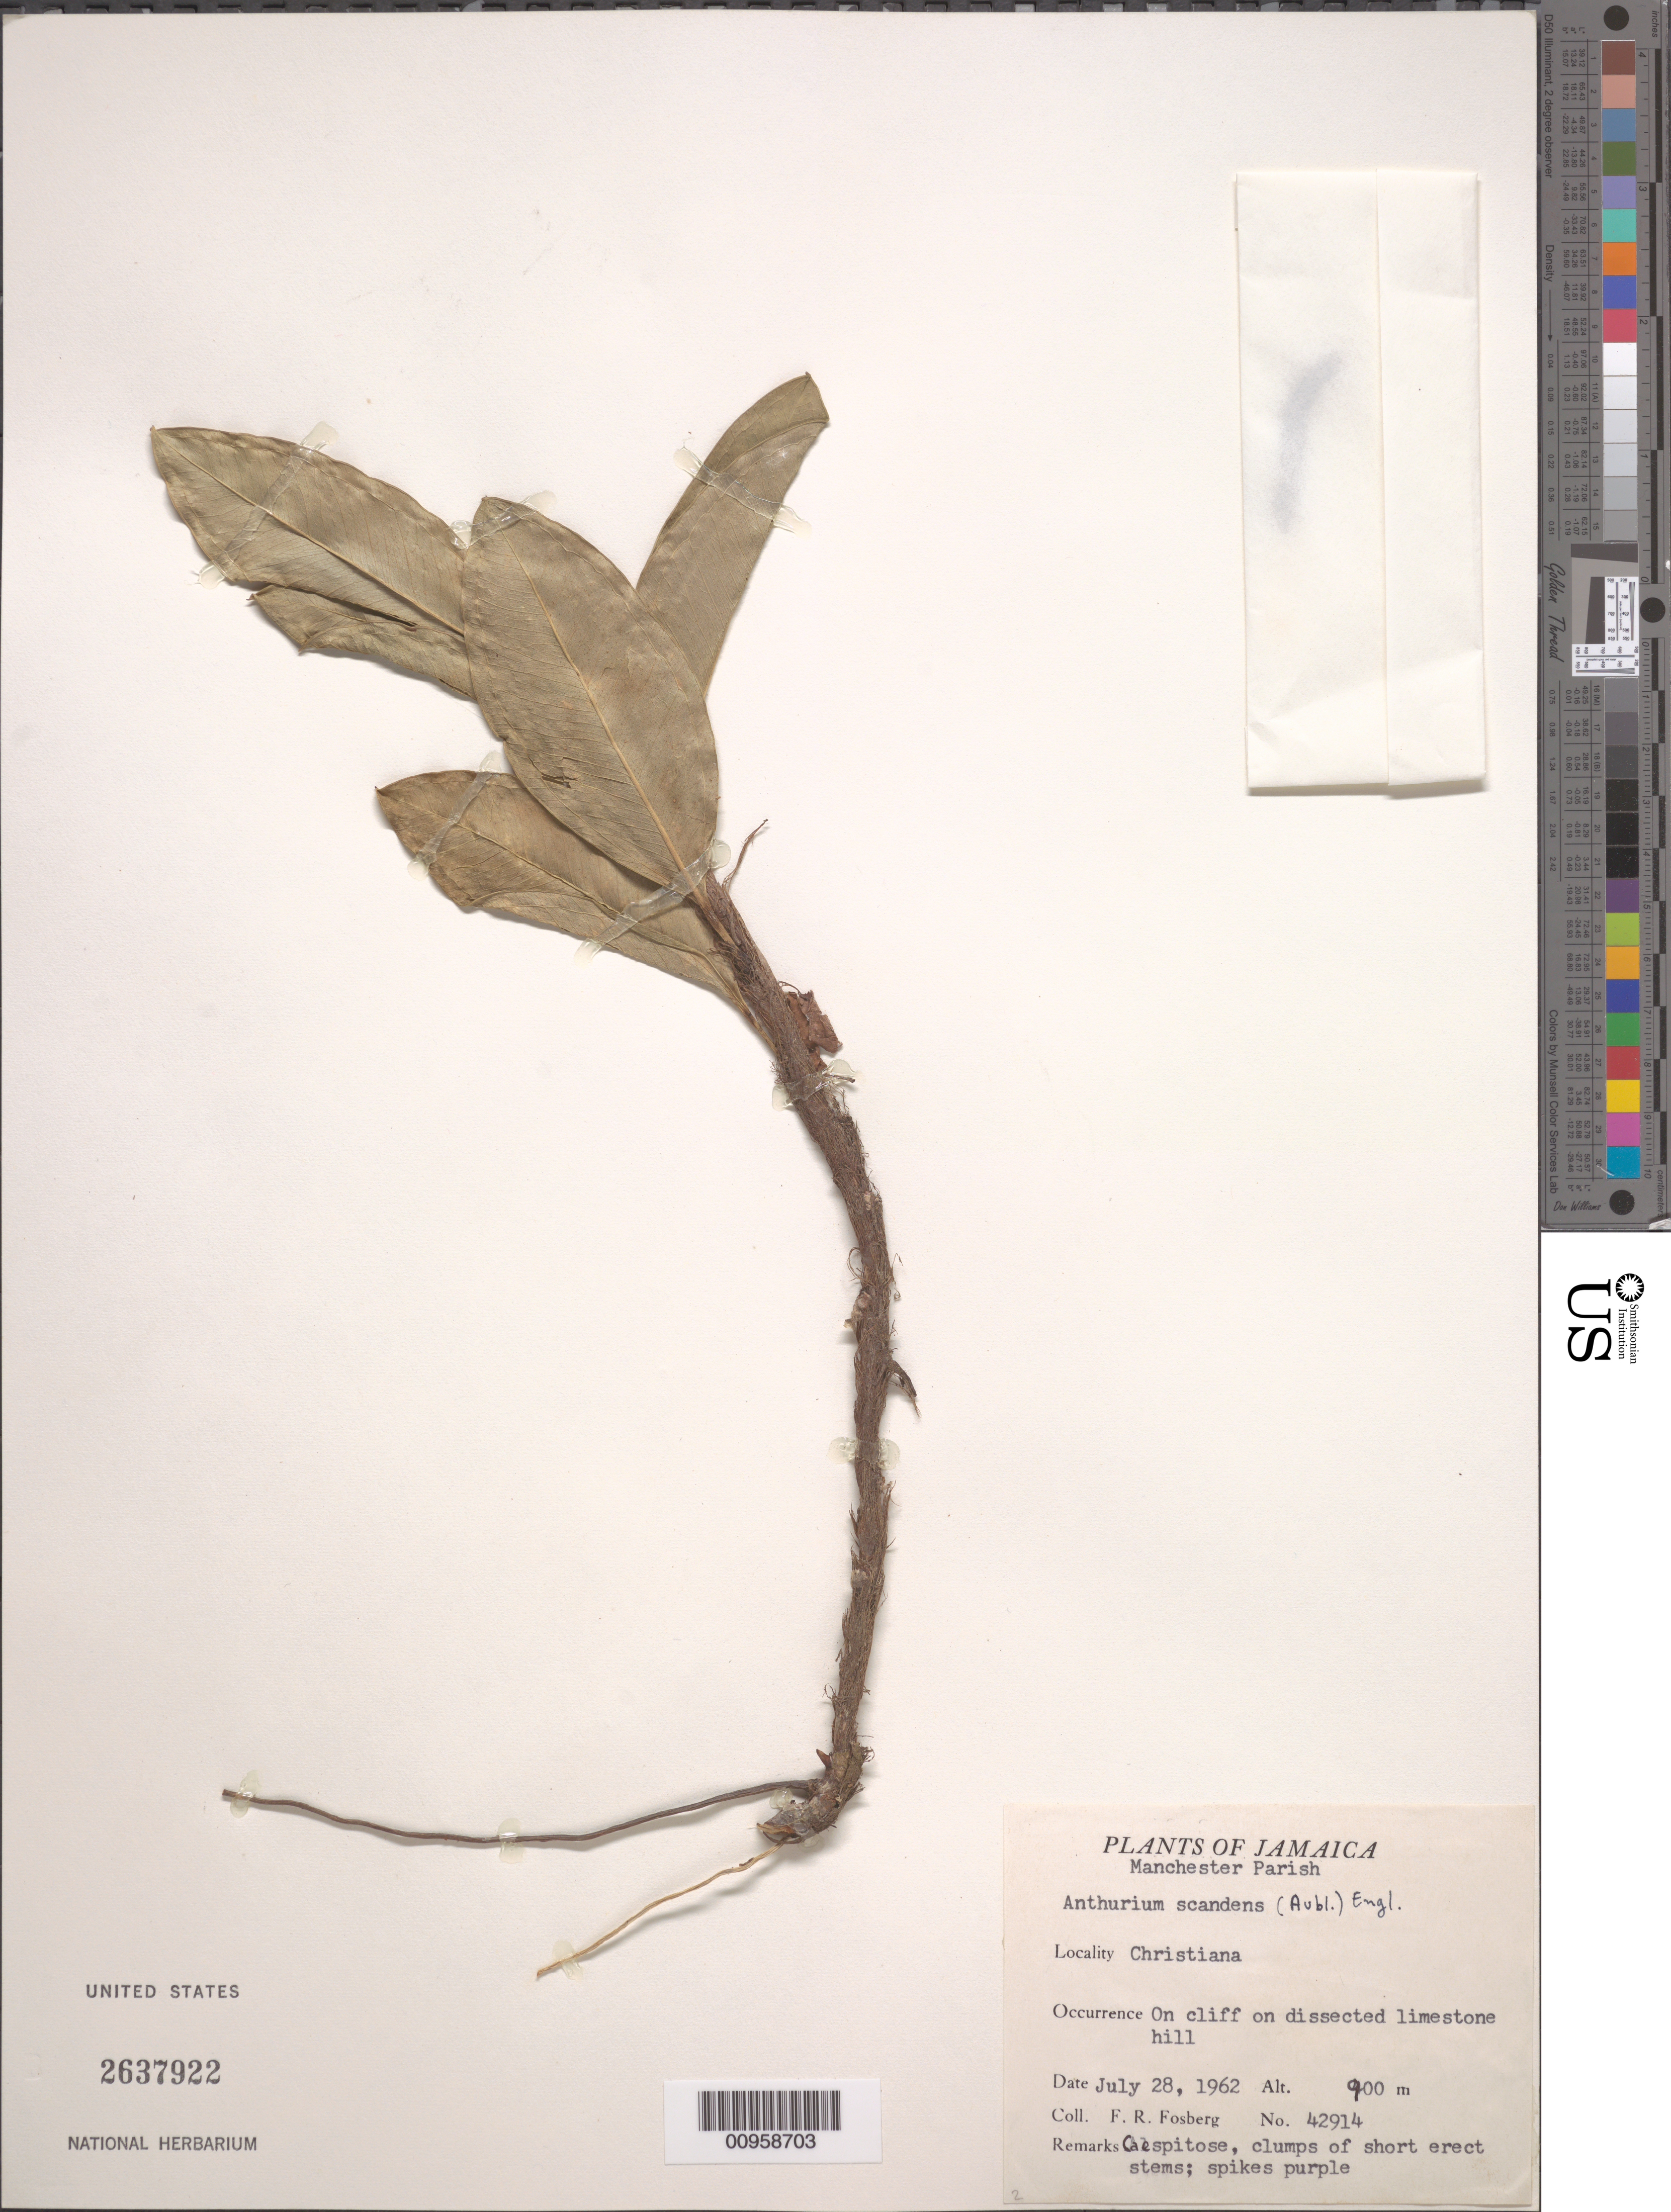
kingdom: Plantae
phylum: Tracheophyta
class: Liliopsida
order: Alismatales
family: Araceae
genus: Anthurium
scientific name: Anthurium scandens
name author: (Aubl.) Engl.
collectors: F. R. Fosberg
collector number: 42914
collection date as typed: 28 Jul 1962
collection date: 1962-07-28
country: Jamaica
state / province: Manchester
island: Jamaica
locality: Christiana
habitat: On cliff on dissected limestone hill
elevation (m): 900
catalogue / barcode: US 2637922